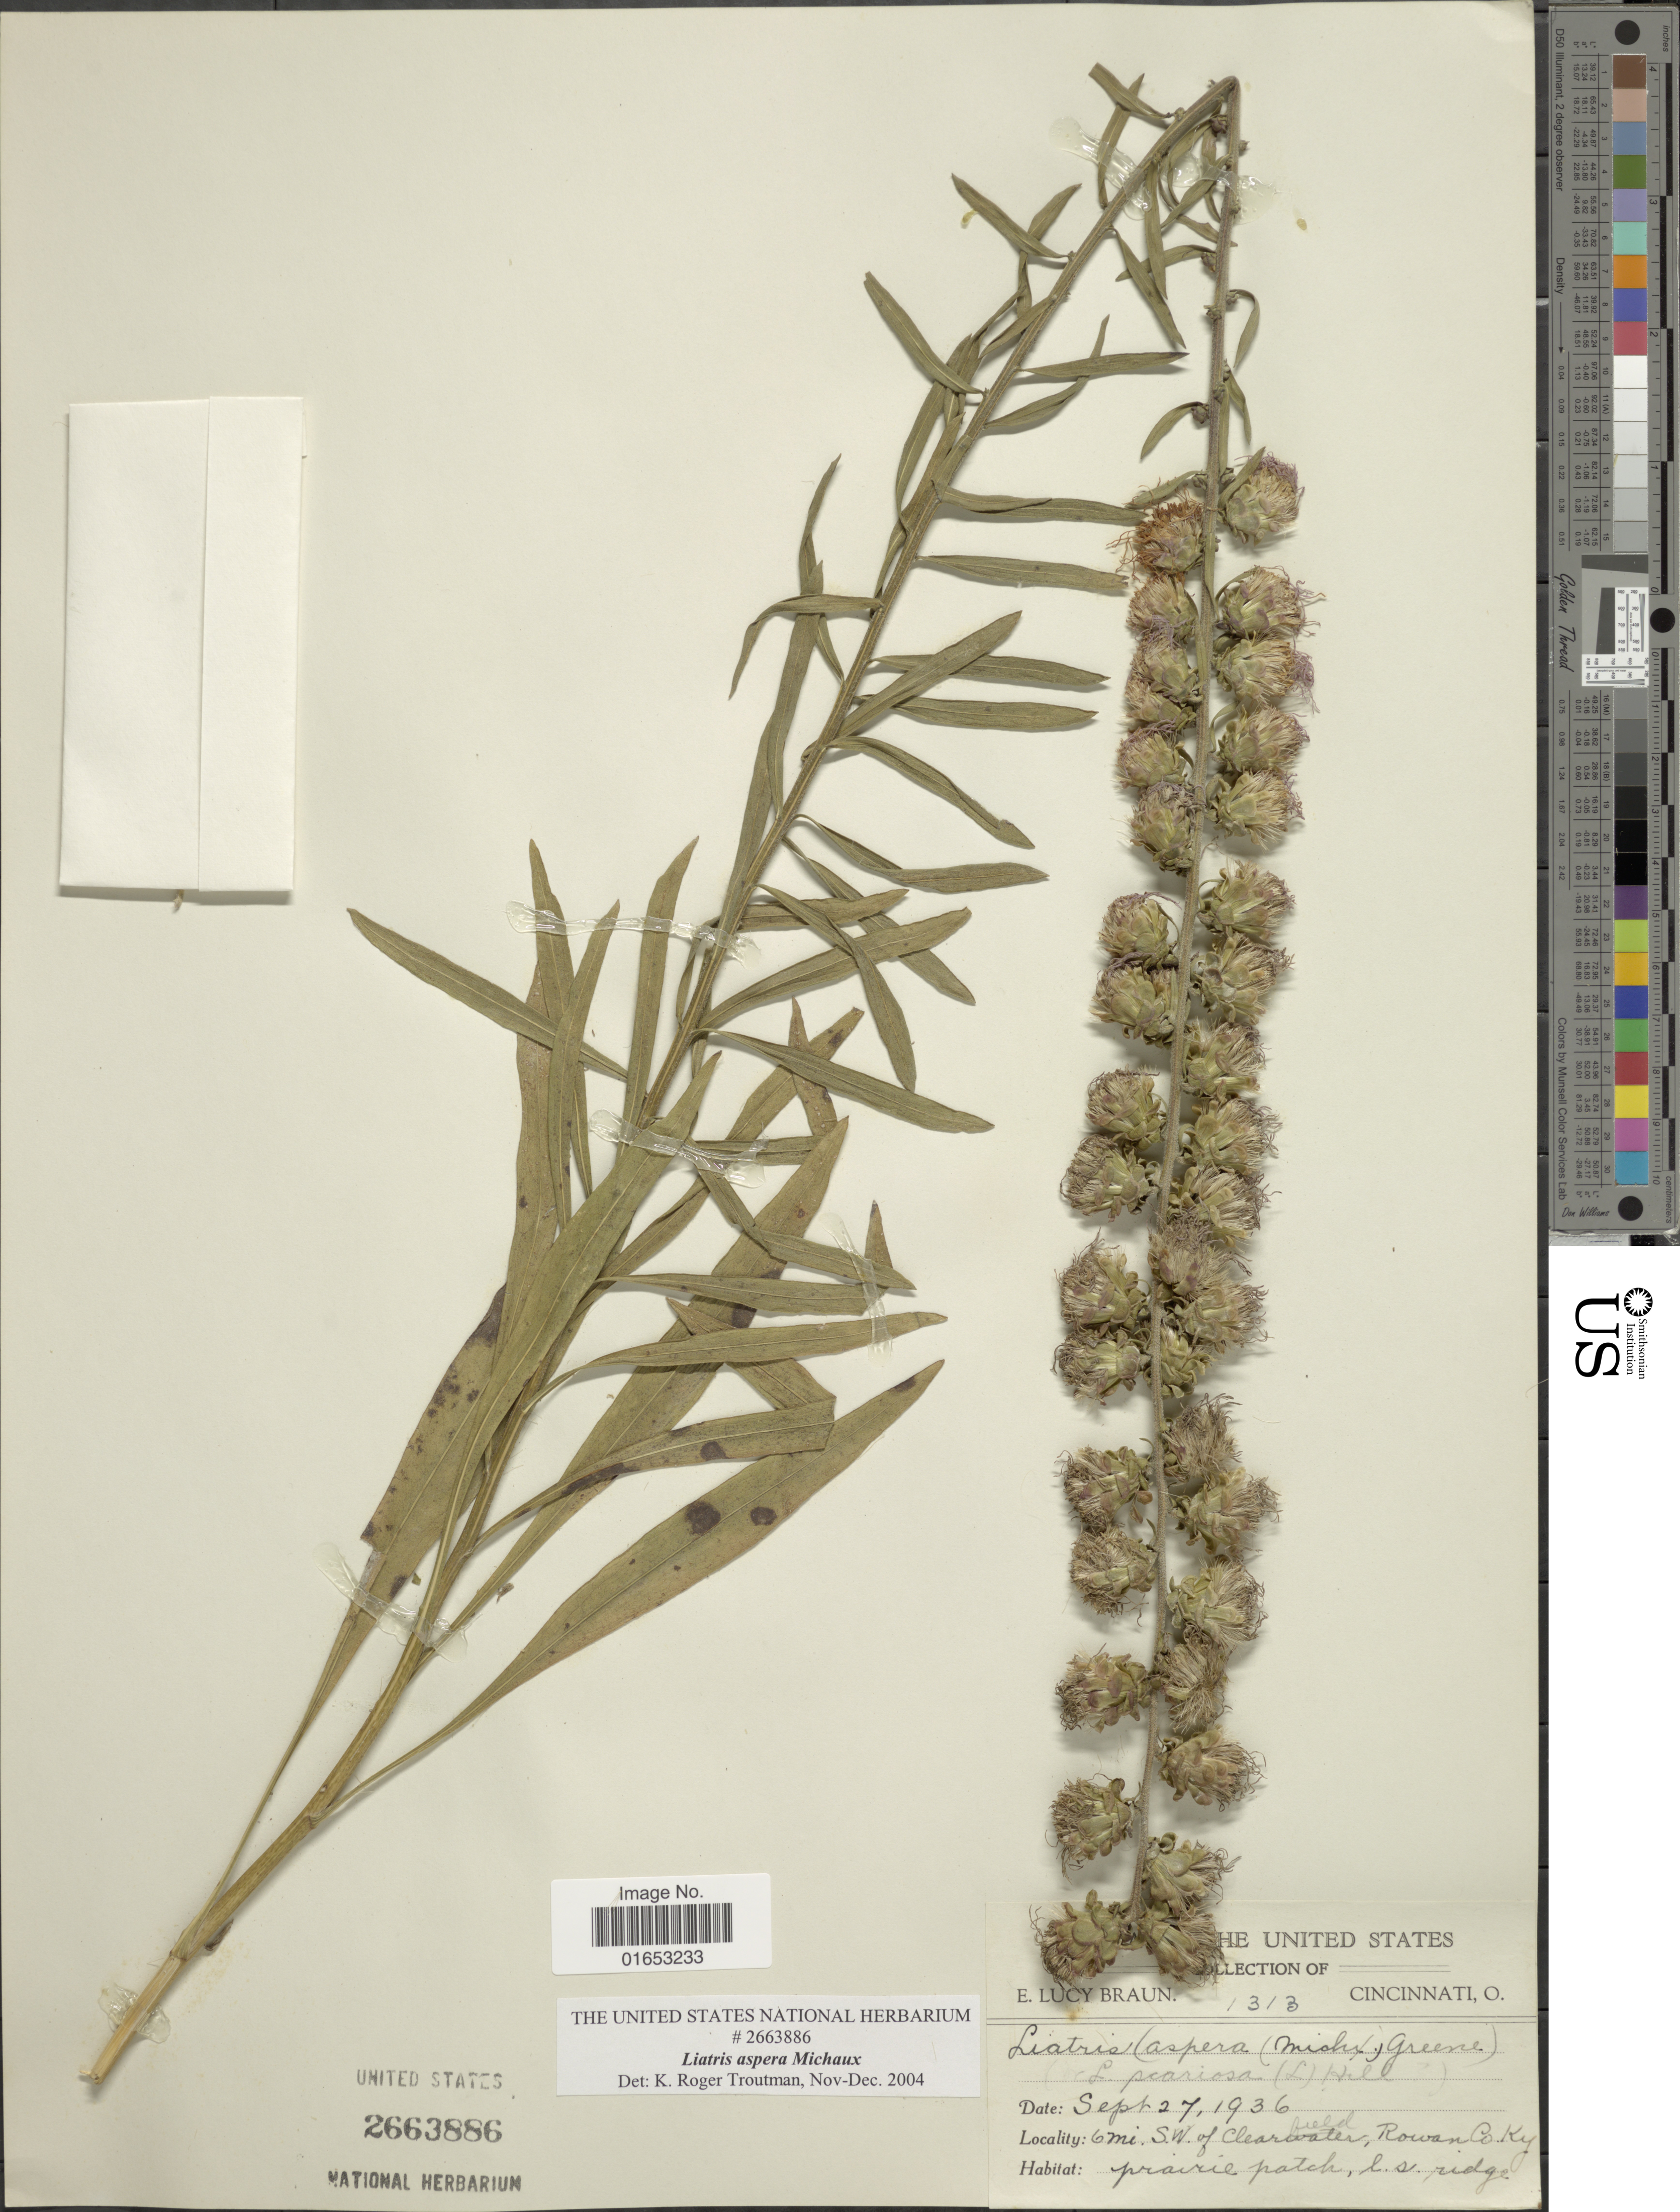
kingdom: Plantae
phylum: Tracheophyta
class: Magnoliopsida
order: Asterales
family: Asteraceae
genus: Liatris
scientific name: Liatris aspera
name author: Michx.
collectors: E. L. Braun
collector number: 1313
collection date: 1936-08-27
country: United States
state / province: Kentucky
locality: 6mi. SW of Clearwater,Rowan Co.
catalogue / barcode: US 2663886